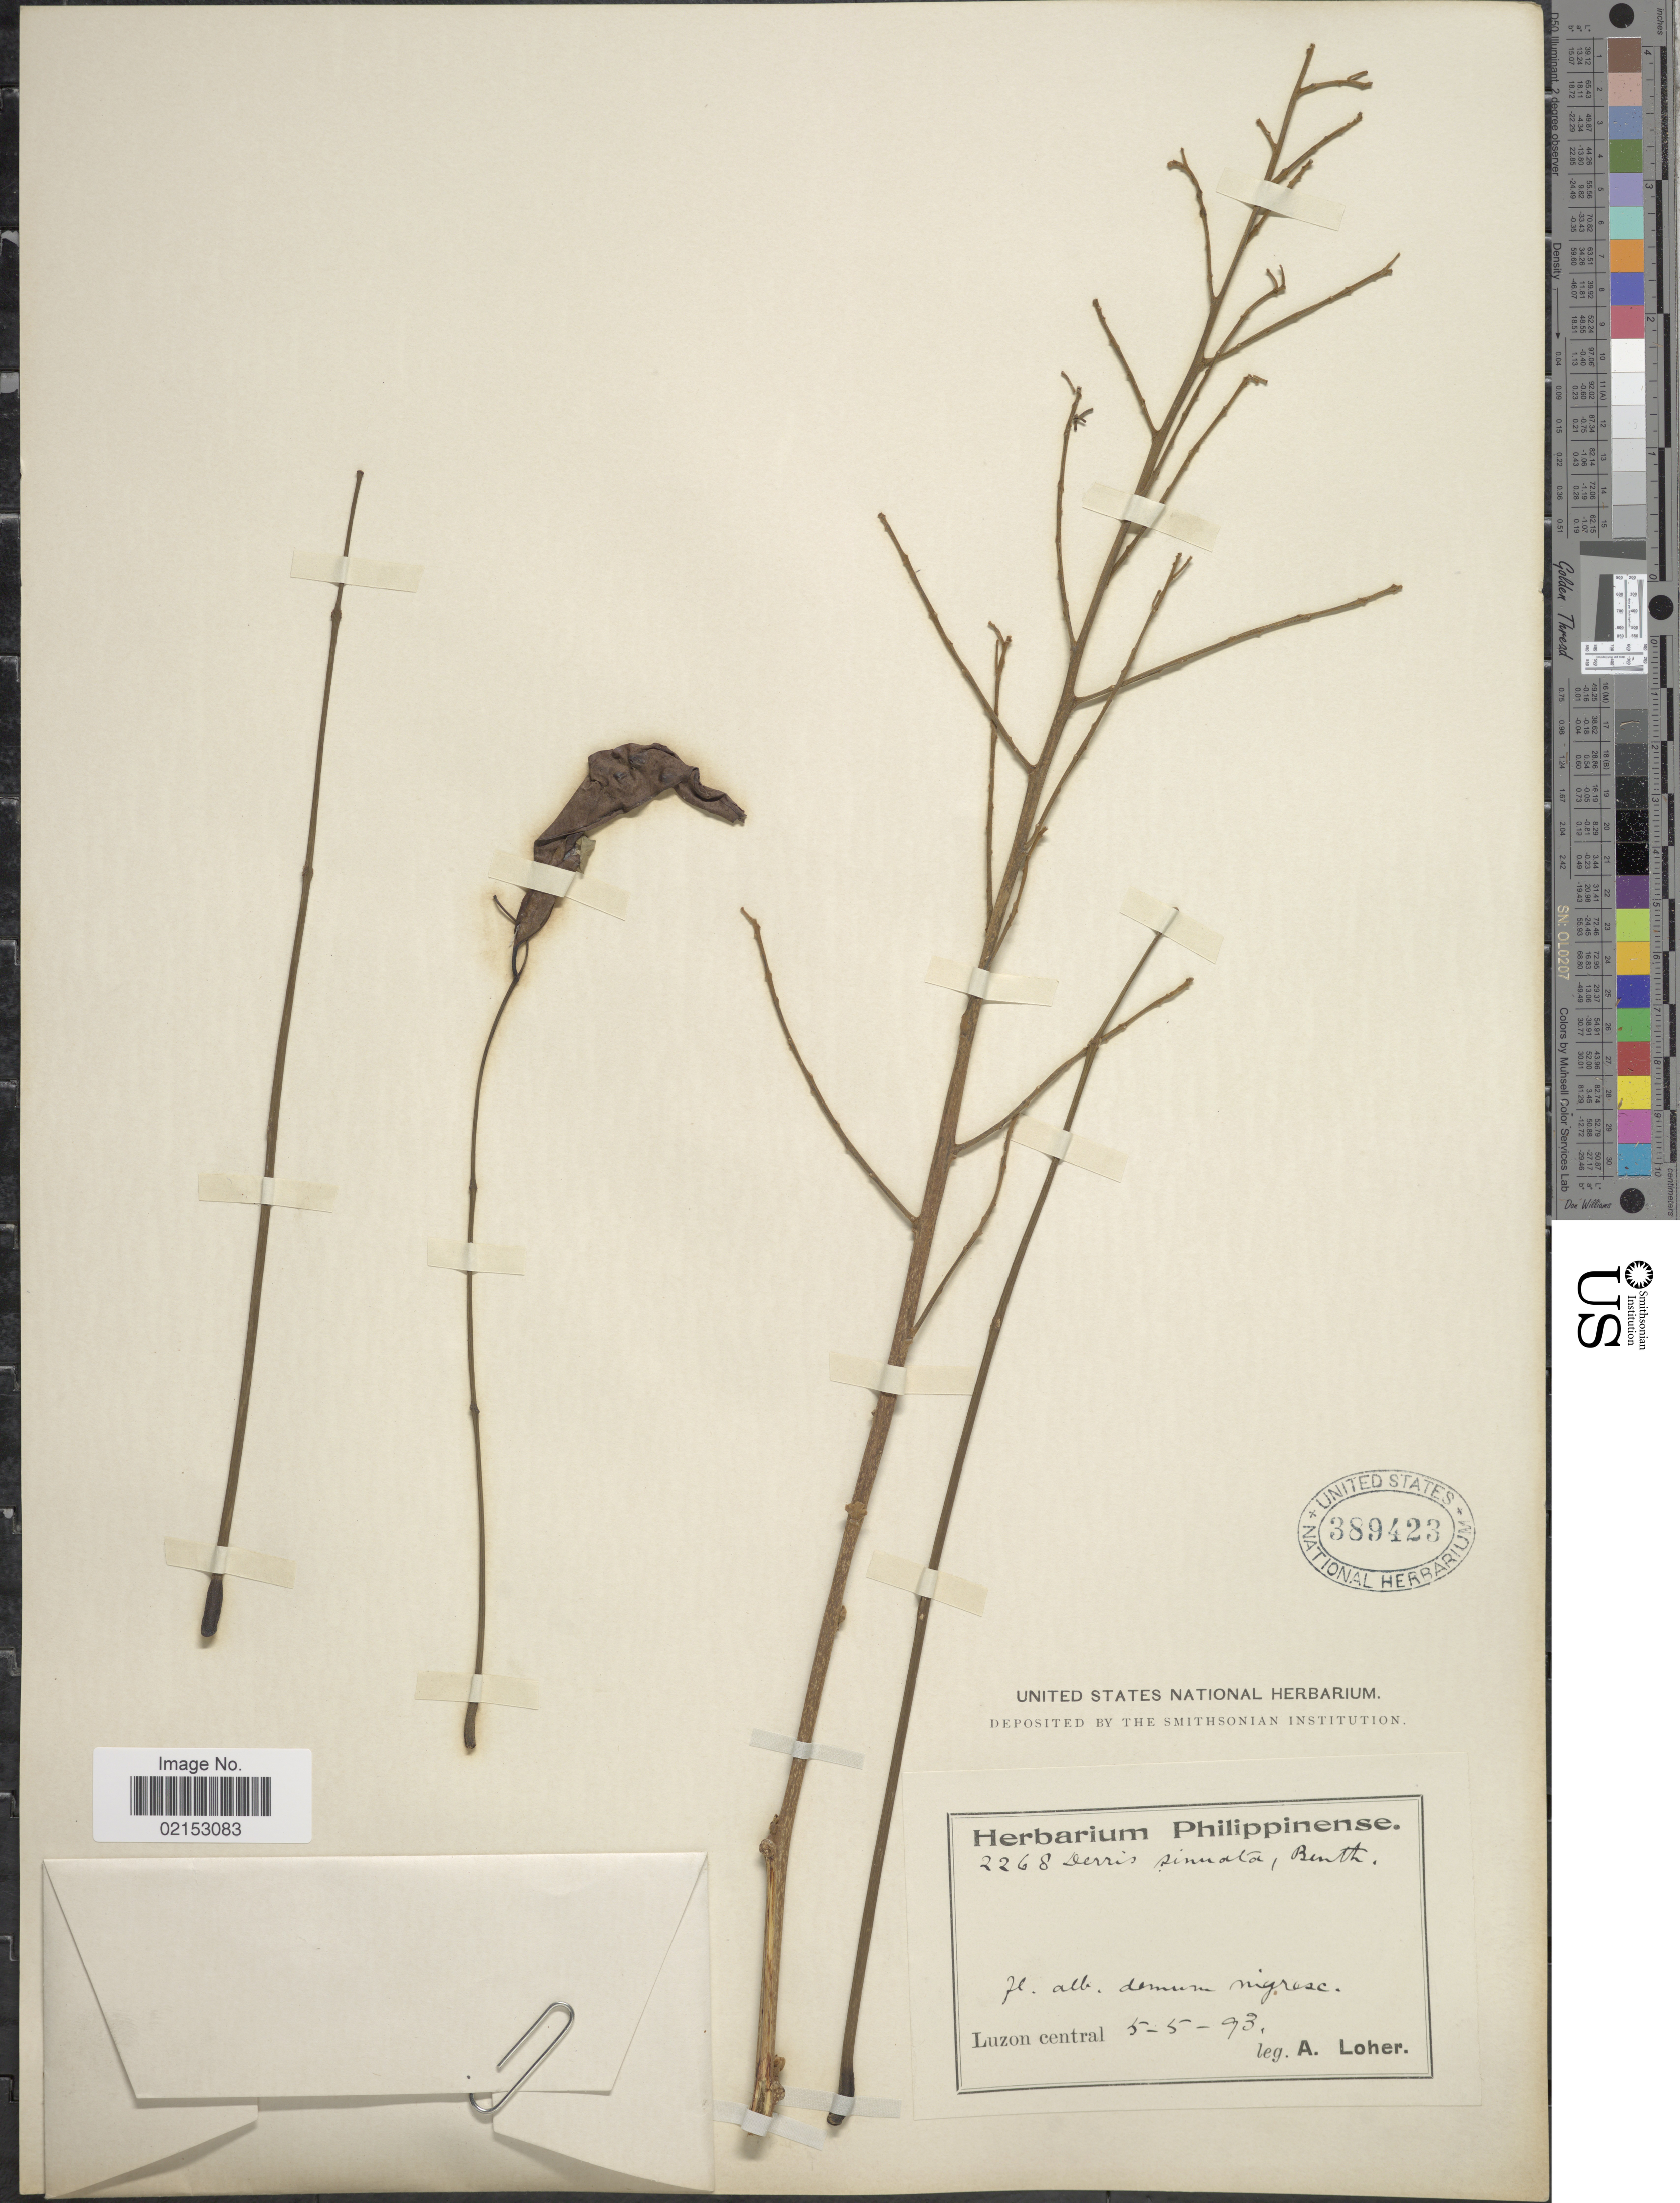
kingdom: Plantae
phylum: Tracheophyta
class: Magnoliopsida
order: Fabales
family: Fabaceae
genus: Aganope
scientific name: Aganope heptaphylla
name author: (L.) Polhill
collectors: A. Loher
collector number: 2268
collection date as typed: Transcribed d/m/y: 5/5/93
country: Philippines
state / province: Central Luzon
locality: Luzon central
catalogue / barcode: US 389423